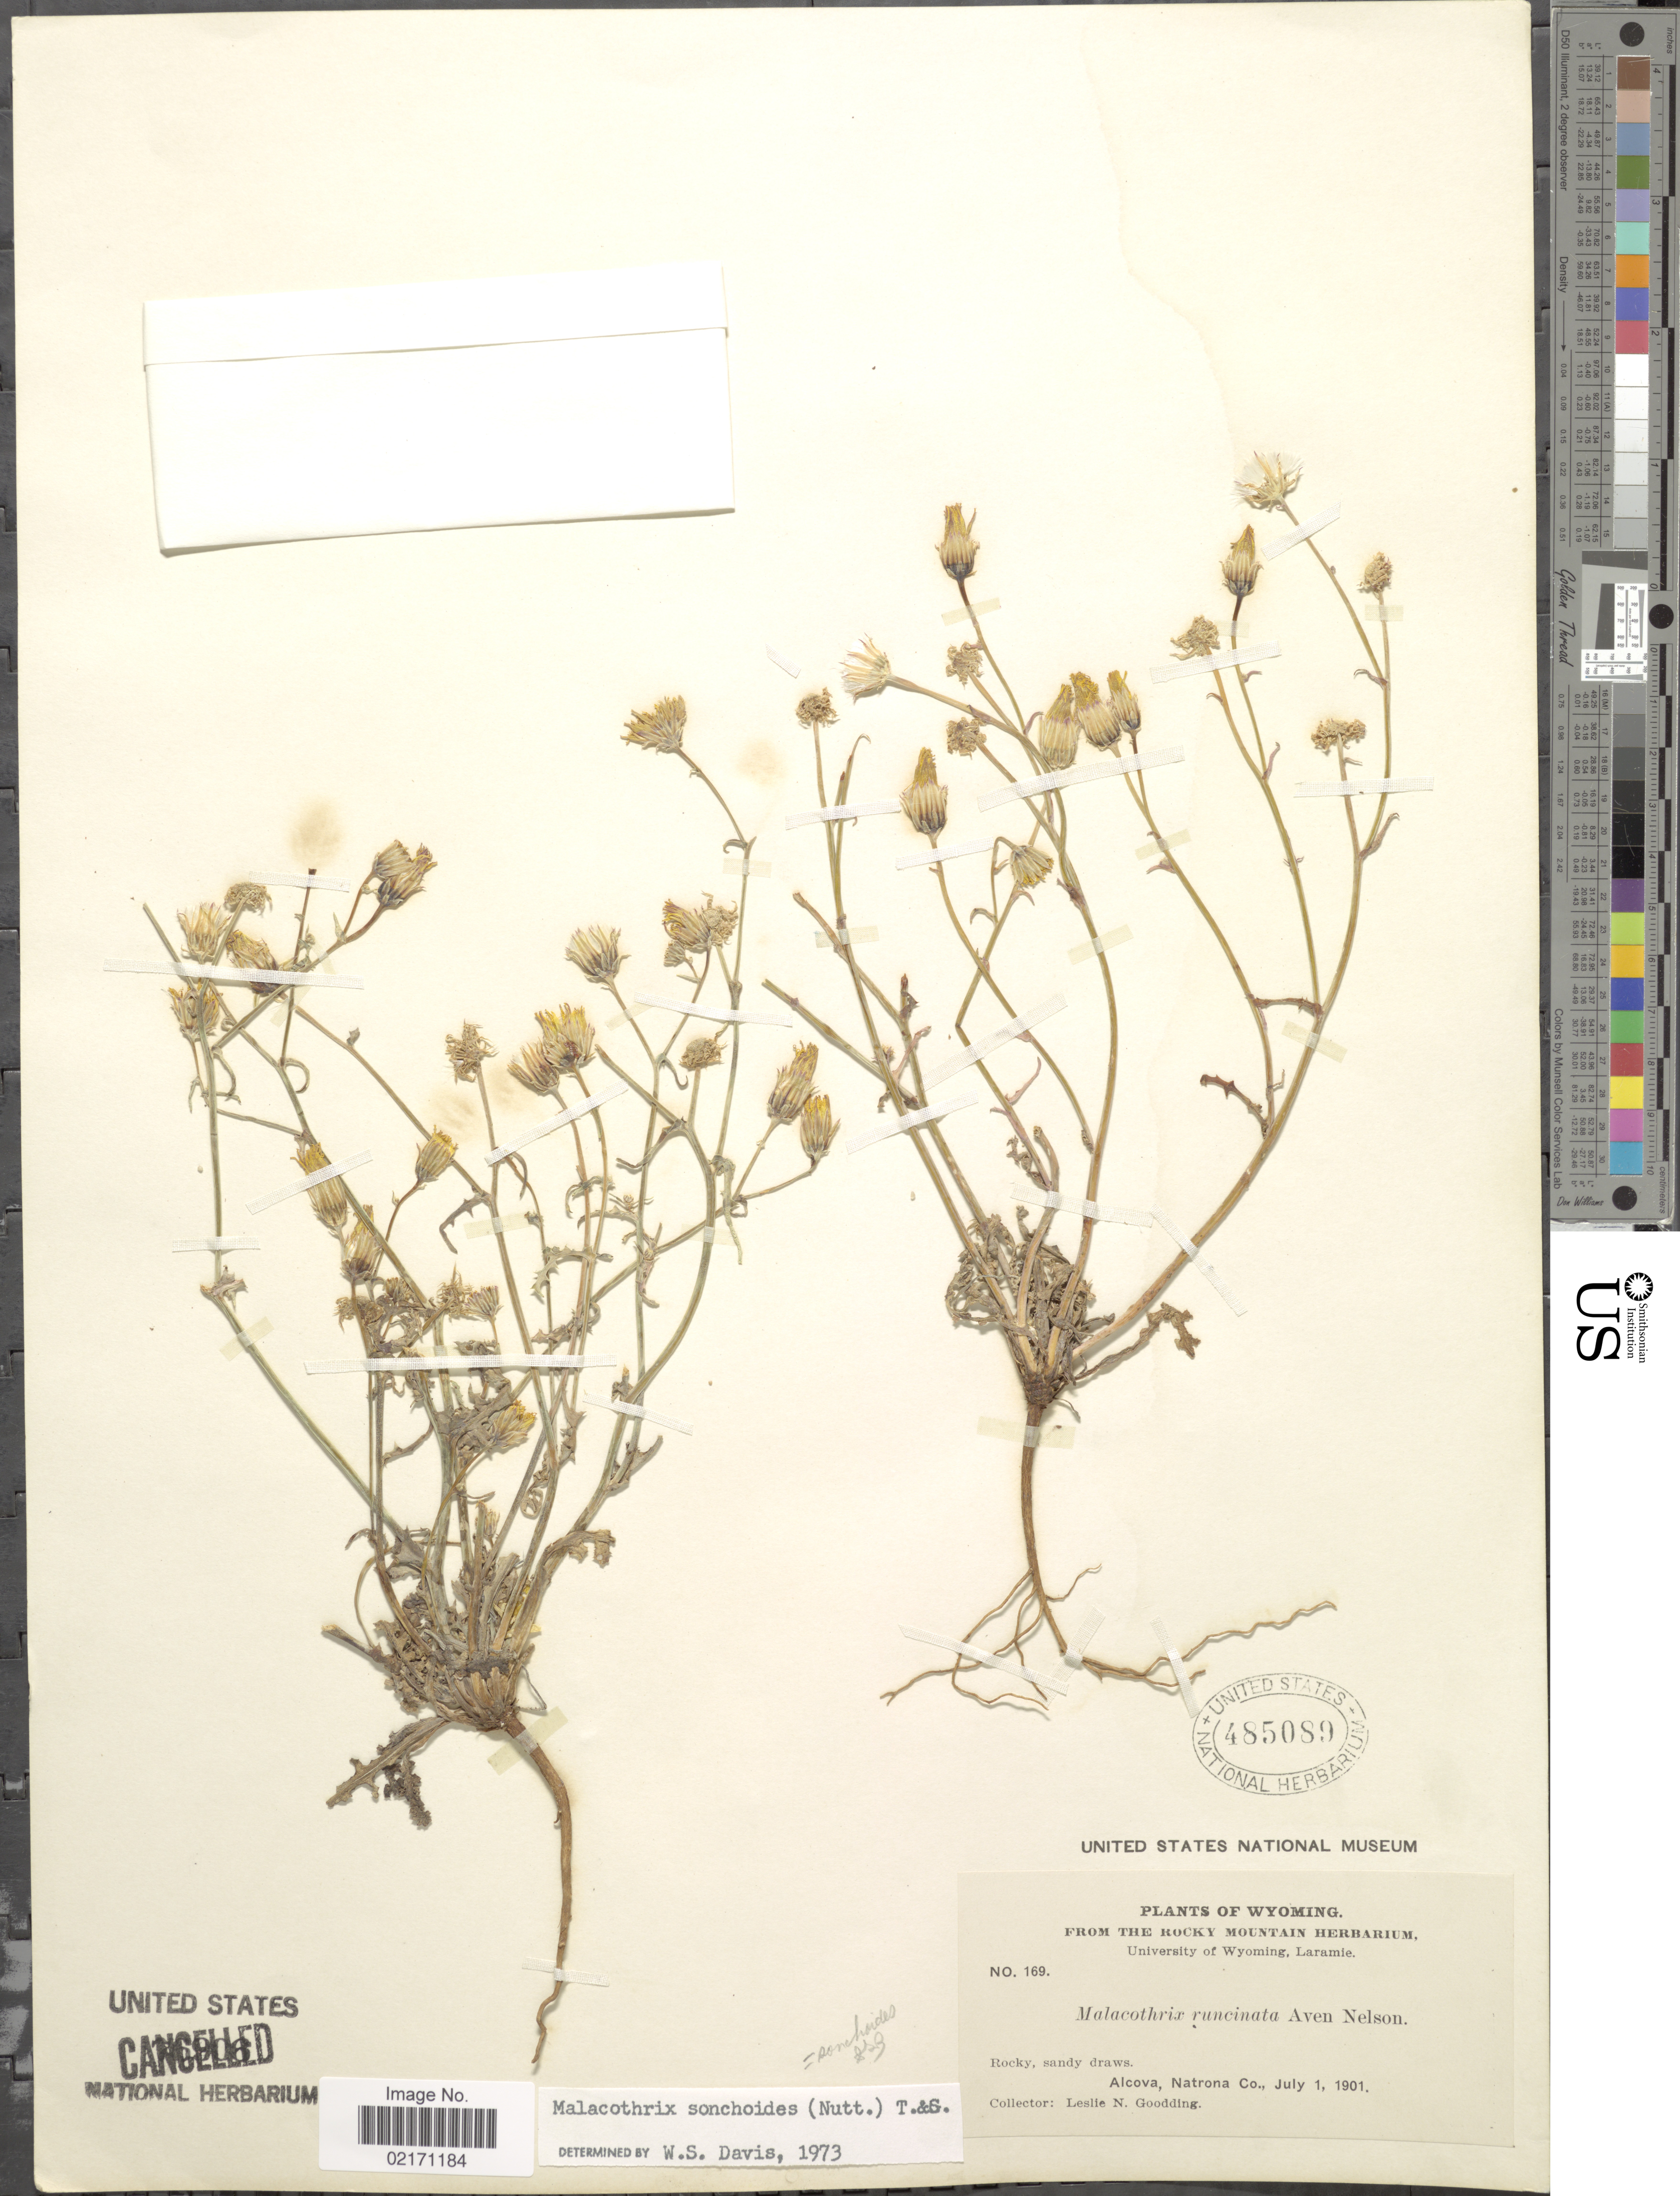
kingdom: Plantae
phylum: Tracheophyta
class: Magnoliopsida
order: Asterales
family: Asteraceae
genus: Malacothrix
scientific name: Malacothrix sonchoides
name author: (Nutt.) Torr. & A. Gray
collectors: L. N. Goodding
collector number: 169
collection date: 1901-07-01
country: United States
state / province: Wyoming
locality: Alcova, Natrona Co.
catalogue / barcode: US 485089